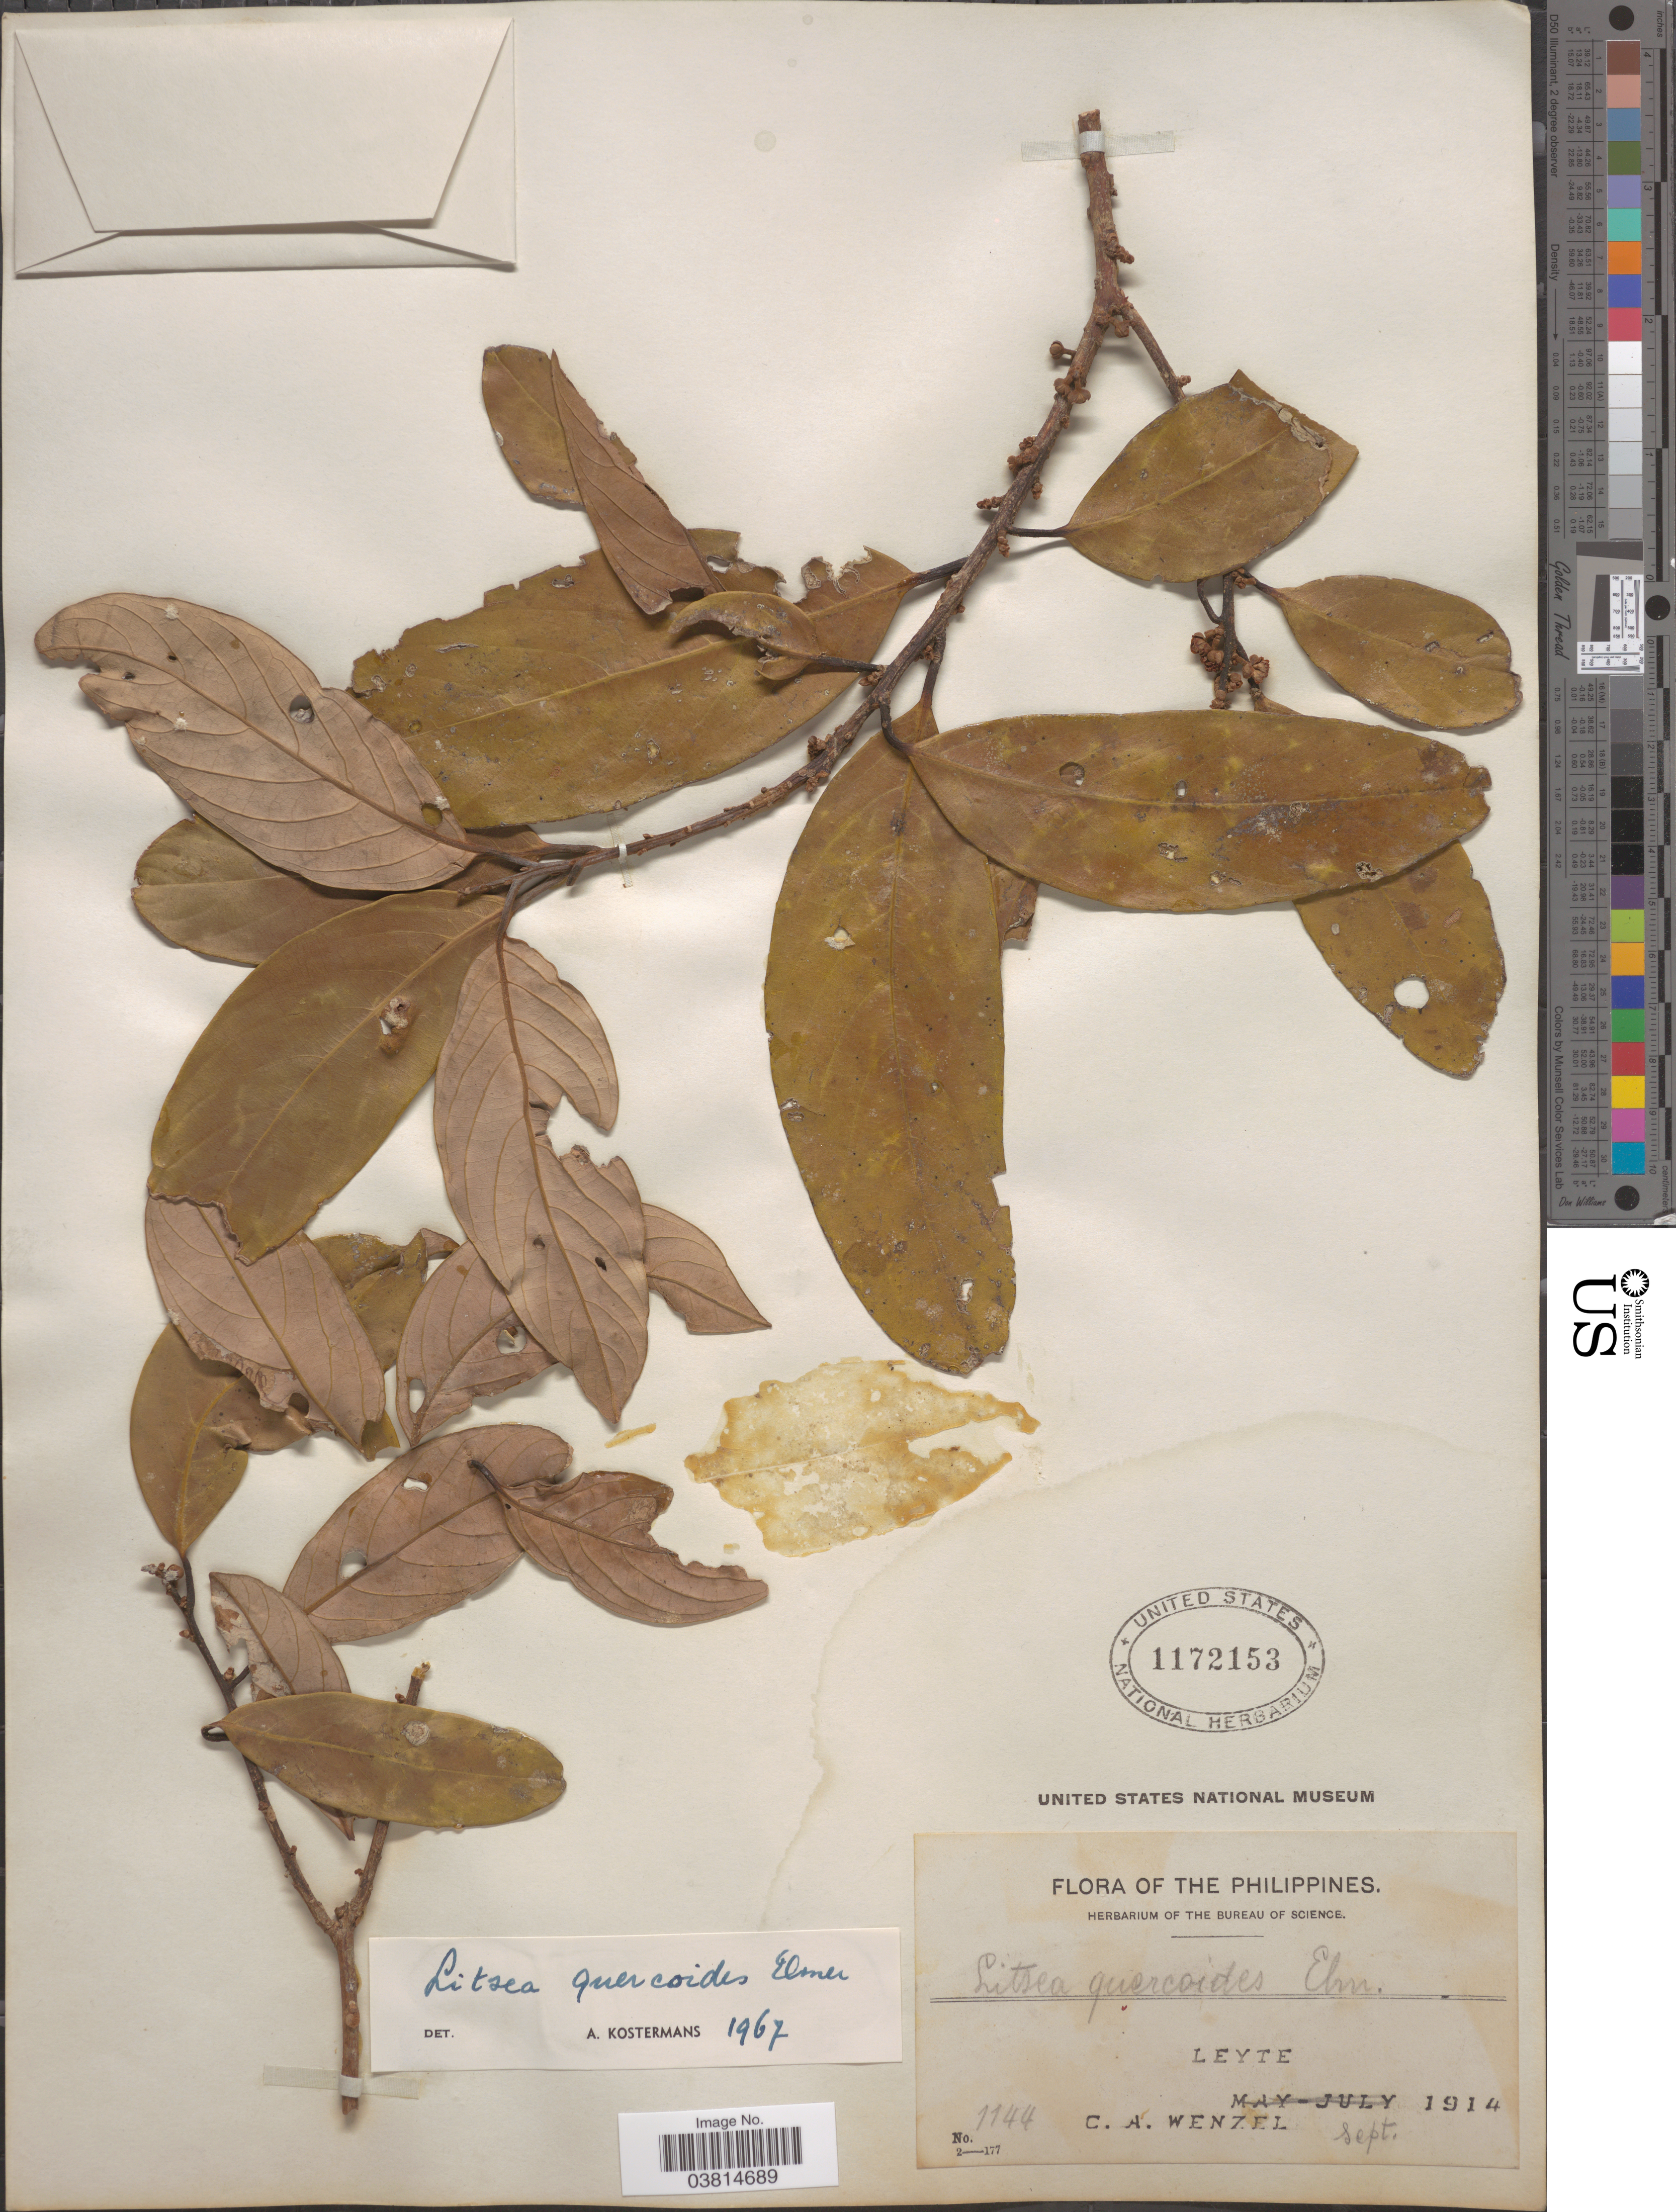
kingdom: Plantae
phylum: Tracheophyta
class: Magnoliopsida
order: Laurales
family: Lauraceae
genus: Litsea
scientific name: Litsea quercoides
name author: Elmer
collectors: C. Wenzel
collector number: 1144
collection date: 1914-09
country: Philippines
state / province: Eastern Visayas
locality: Leyte.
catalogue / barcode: US 1172153